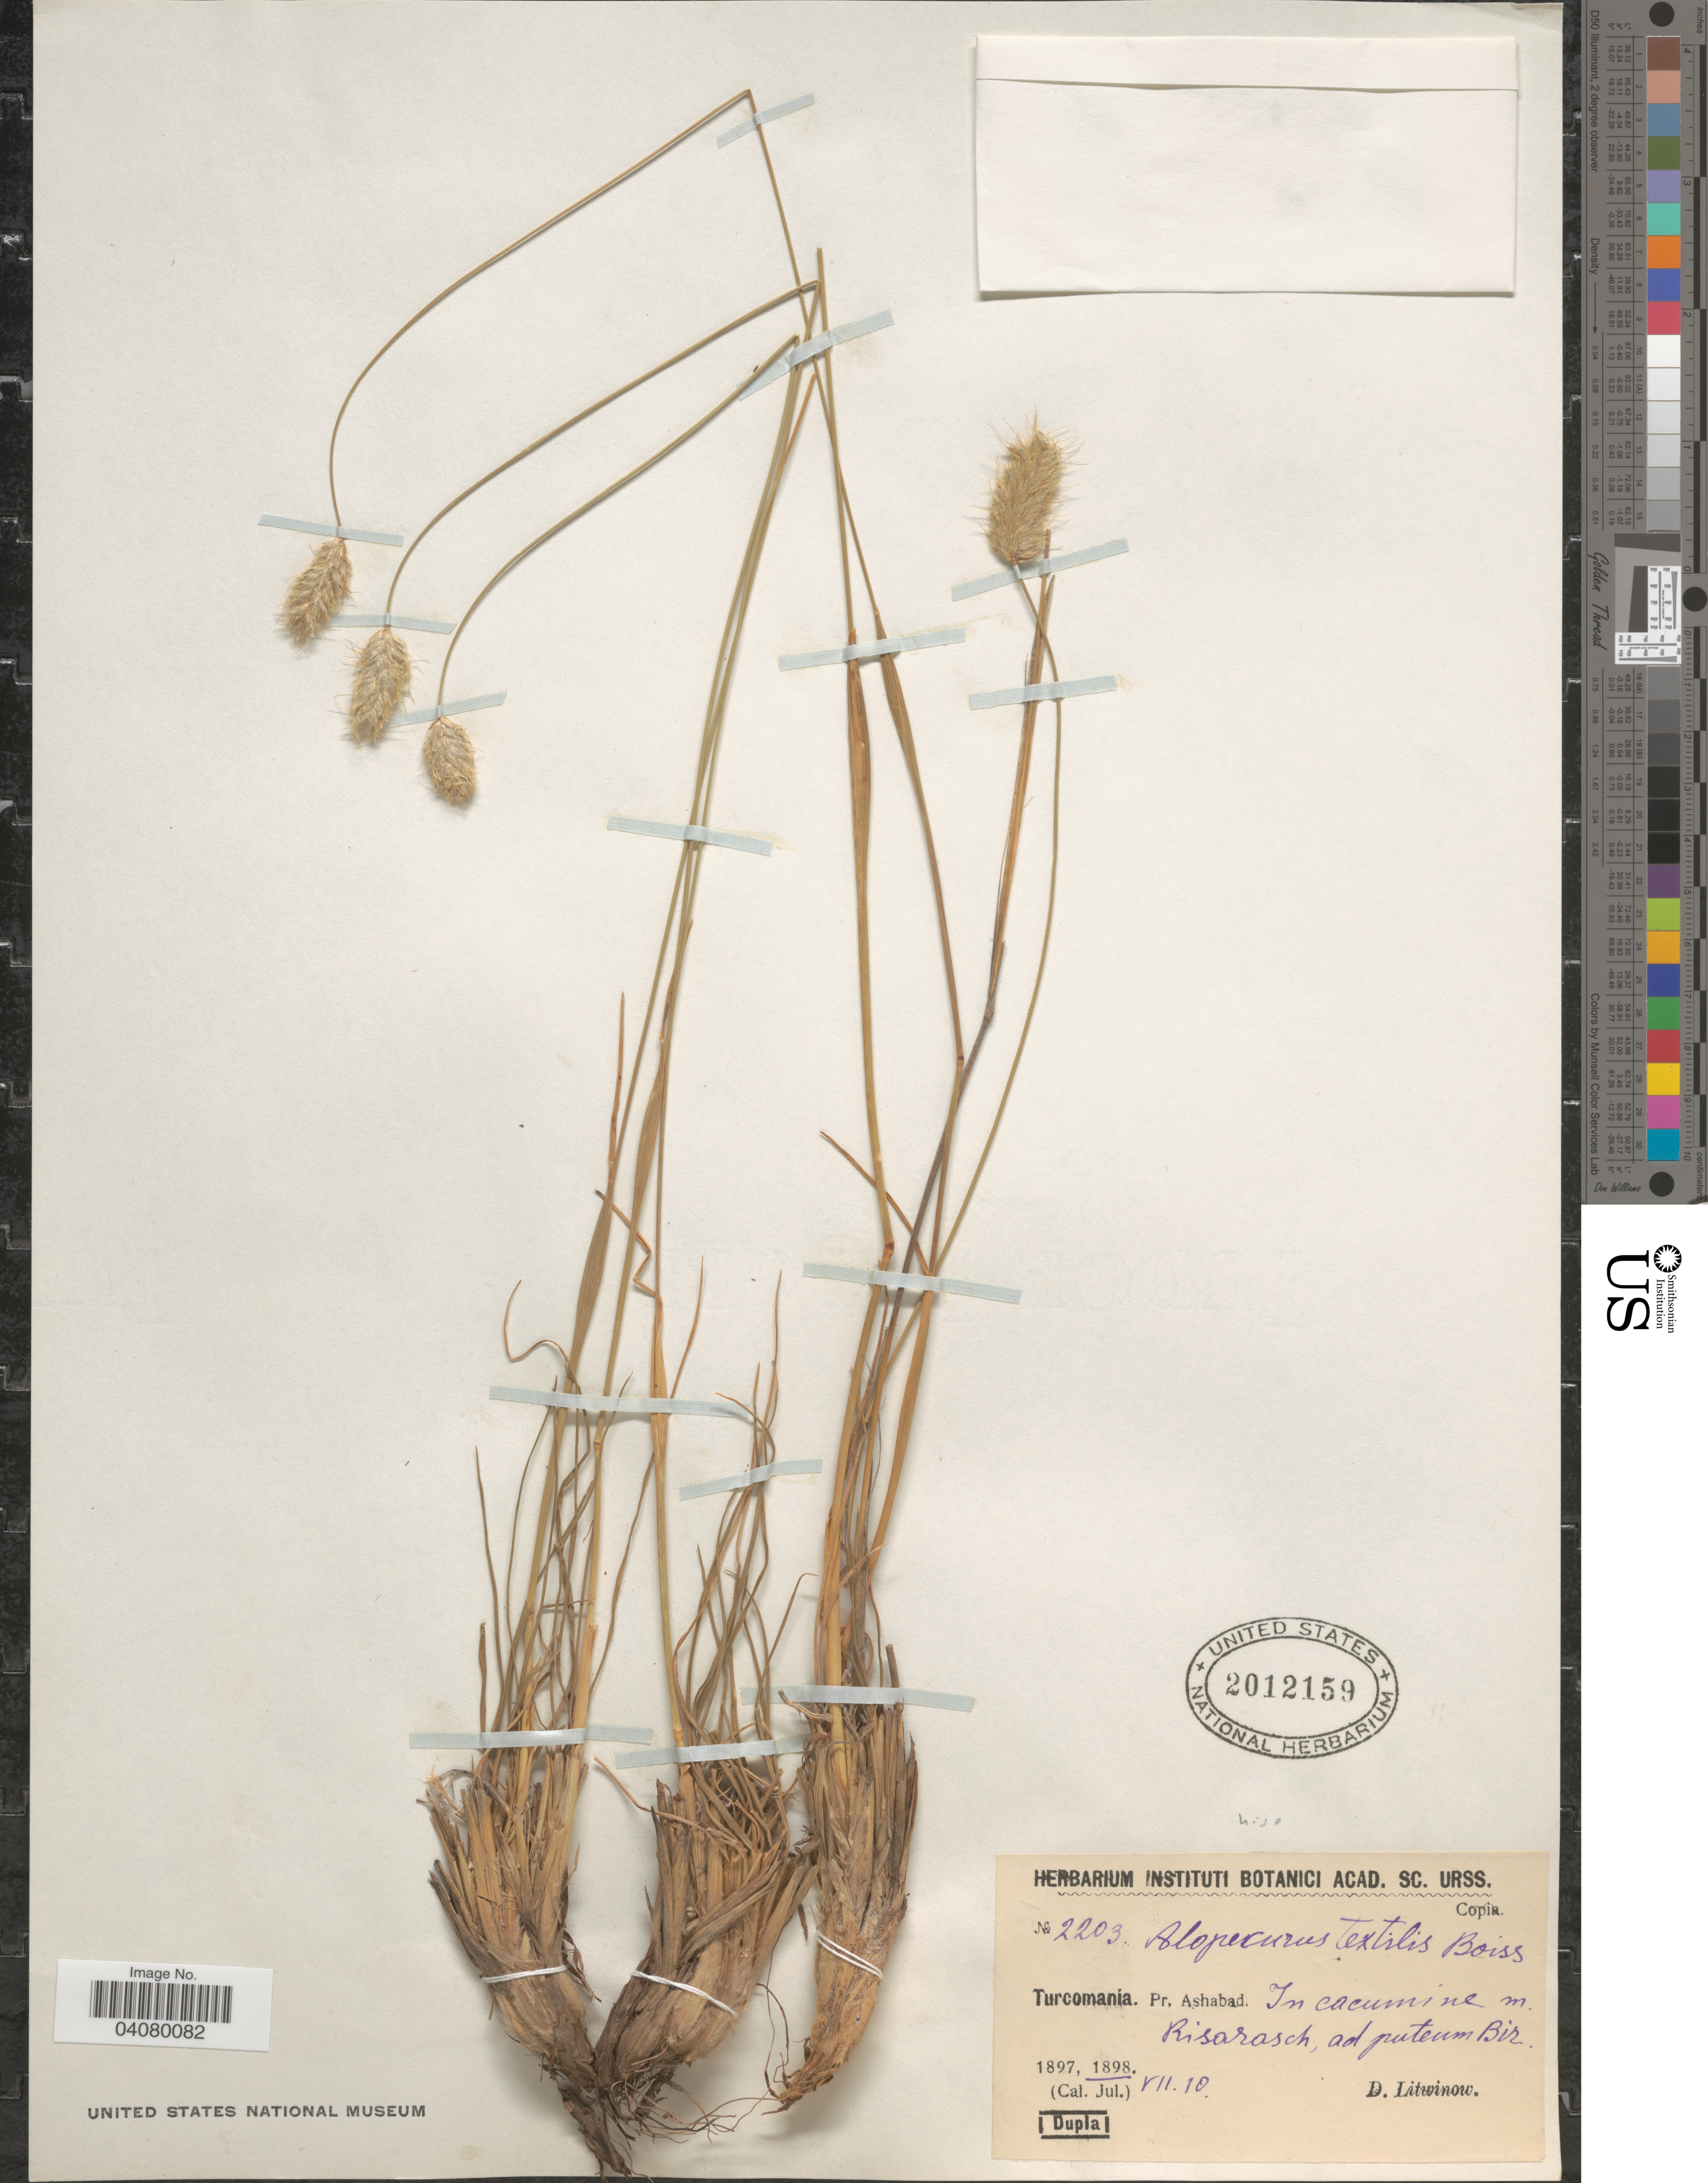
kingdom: Plantae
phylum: Tracheophyta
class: Liliopsida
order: Poales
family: Poaceae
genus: Alopecurus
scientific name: Alopecurus textilis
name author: Boiss.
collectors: D. Litwinow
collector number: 2203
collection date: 1898-07-10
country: Turkmenistan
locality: Turcomania. Pr. Ashabad. In cacumine m. Risarasch, ad puteum Bir.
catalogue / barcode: US 2012159